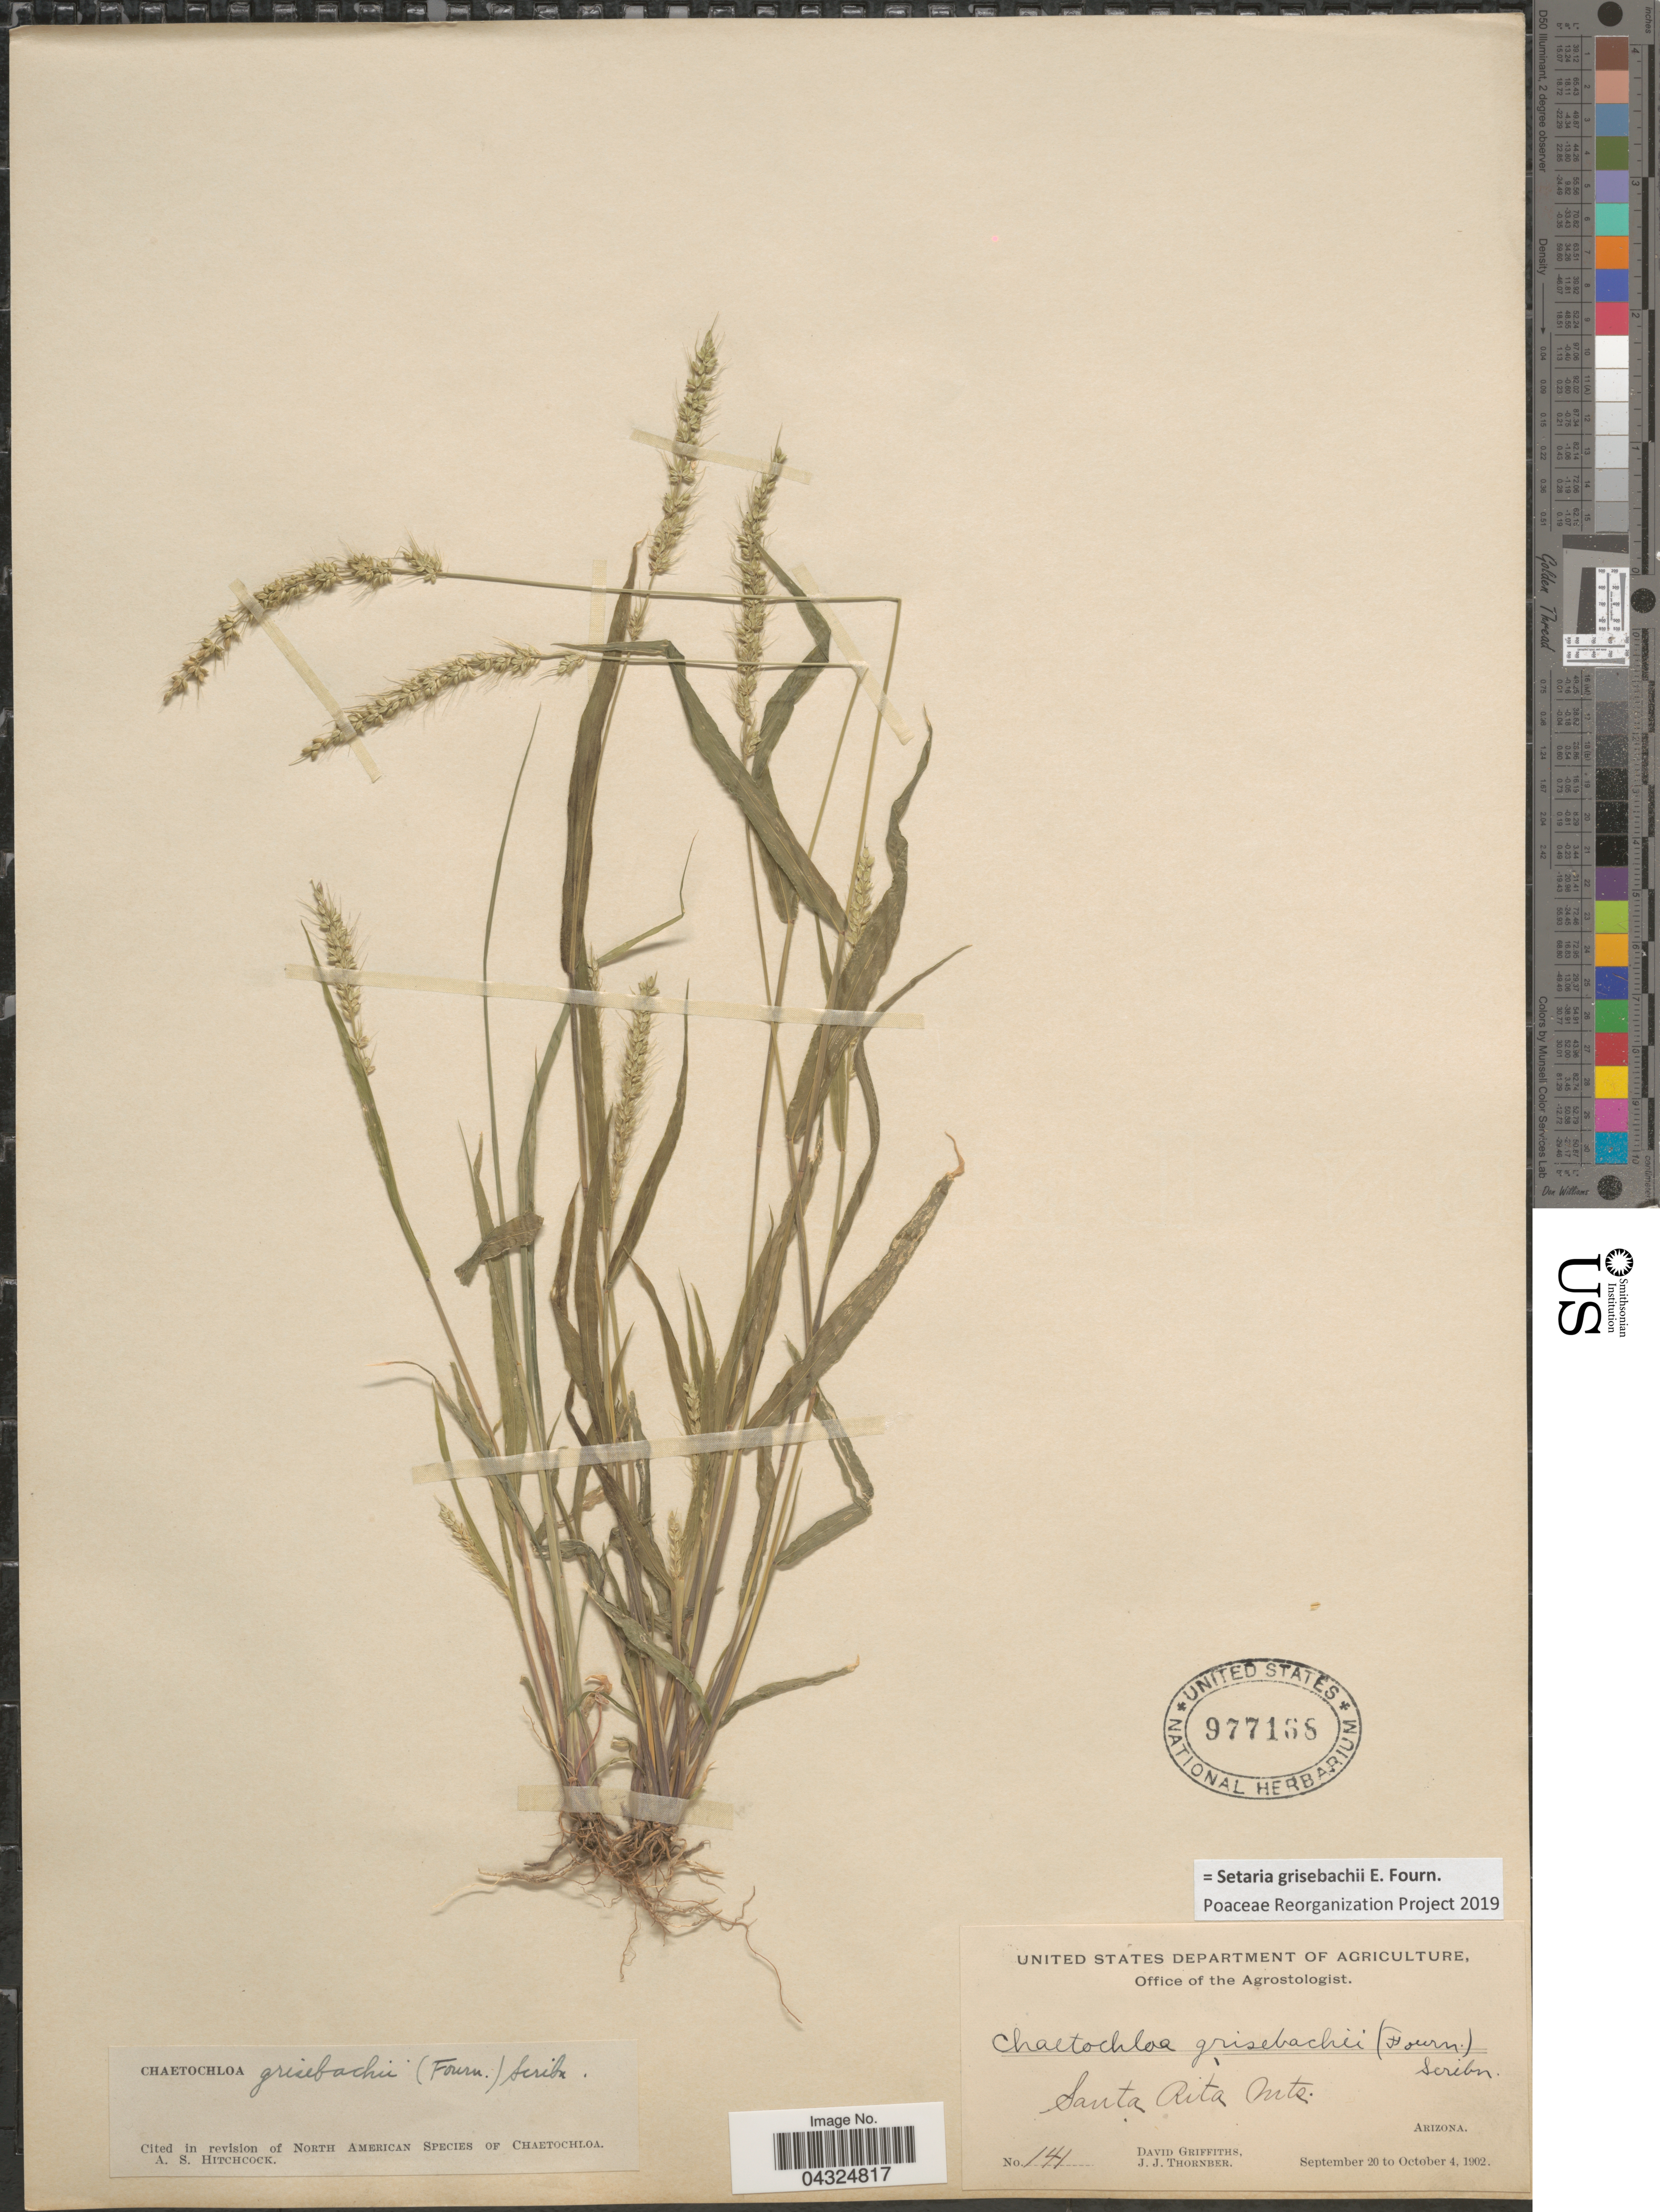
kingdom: Plantae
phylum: Tracheophyta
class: Liliopsida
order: Poales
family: Poaceae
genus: Setaria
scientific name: Setaria grisebachii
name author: E. Fourn.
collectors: D. Griffiths & J. Thornber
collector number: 141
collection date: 1902-09-20/1902-10-04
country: United States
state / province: Arizona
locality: Santa Rita Mts.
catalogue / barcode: US 977168